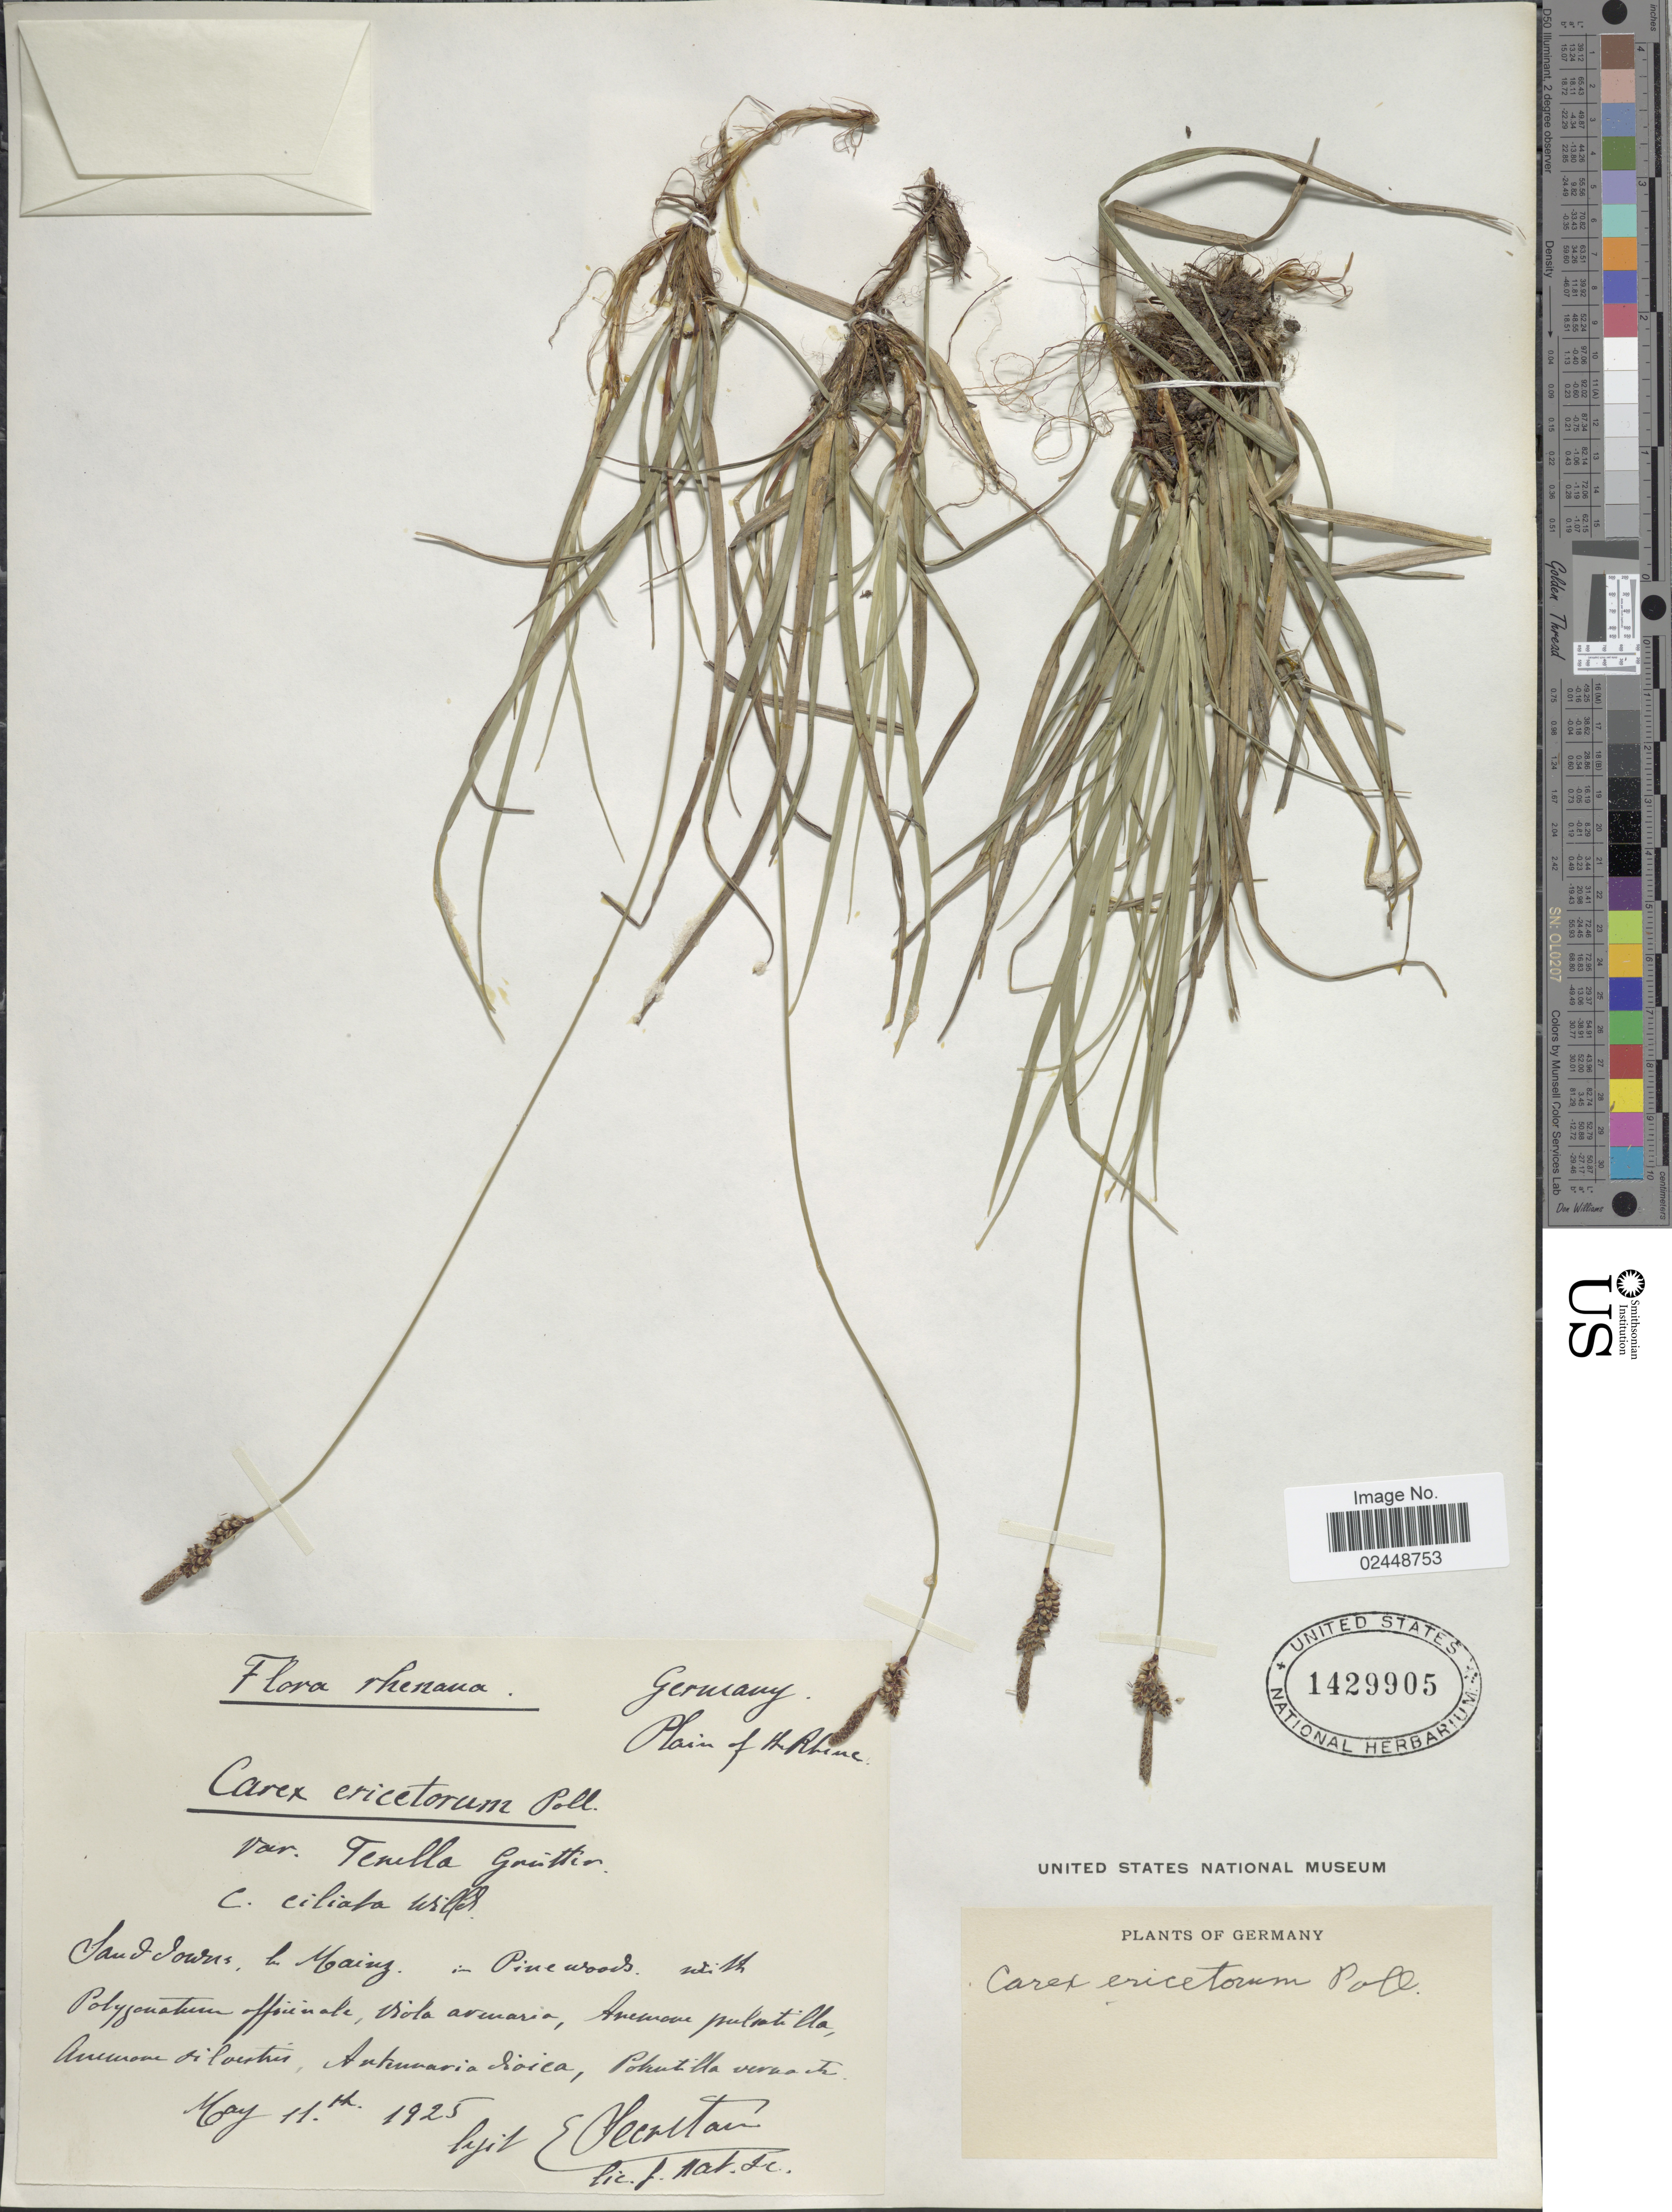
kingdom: Plantae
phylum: Tracheophyta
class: Liliopsida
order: Poales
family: Cyperaceae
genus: Carex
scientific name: Carex ericetorum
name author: Pollich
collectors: G. Hunt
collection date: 1925-05-11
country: Germany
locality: The Rhine [illegible text] Rhenana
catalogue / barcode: US 1429905